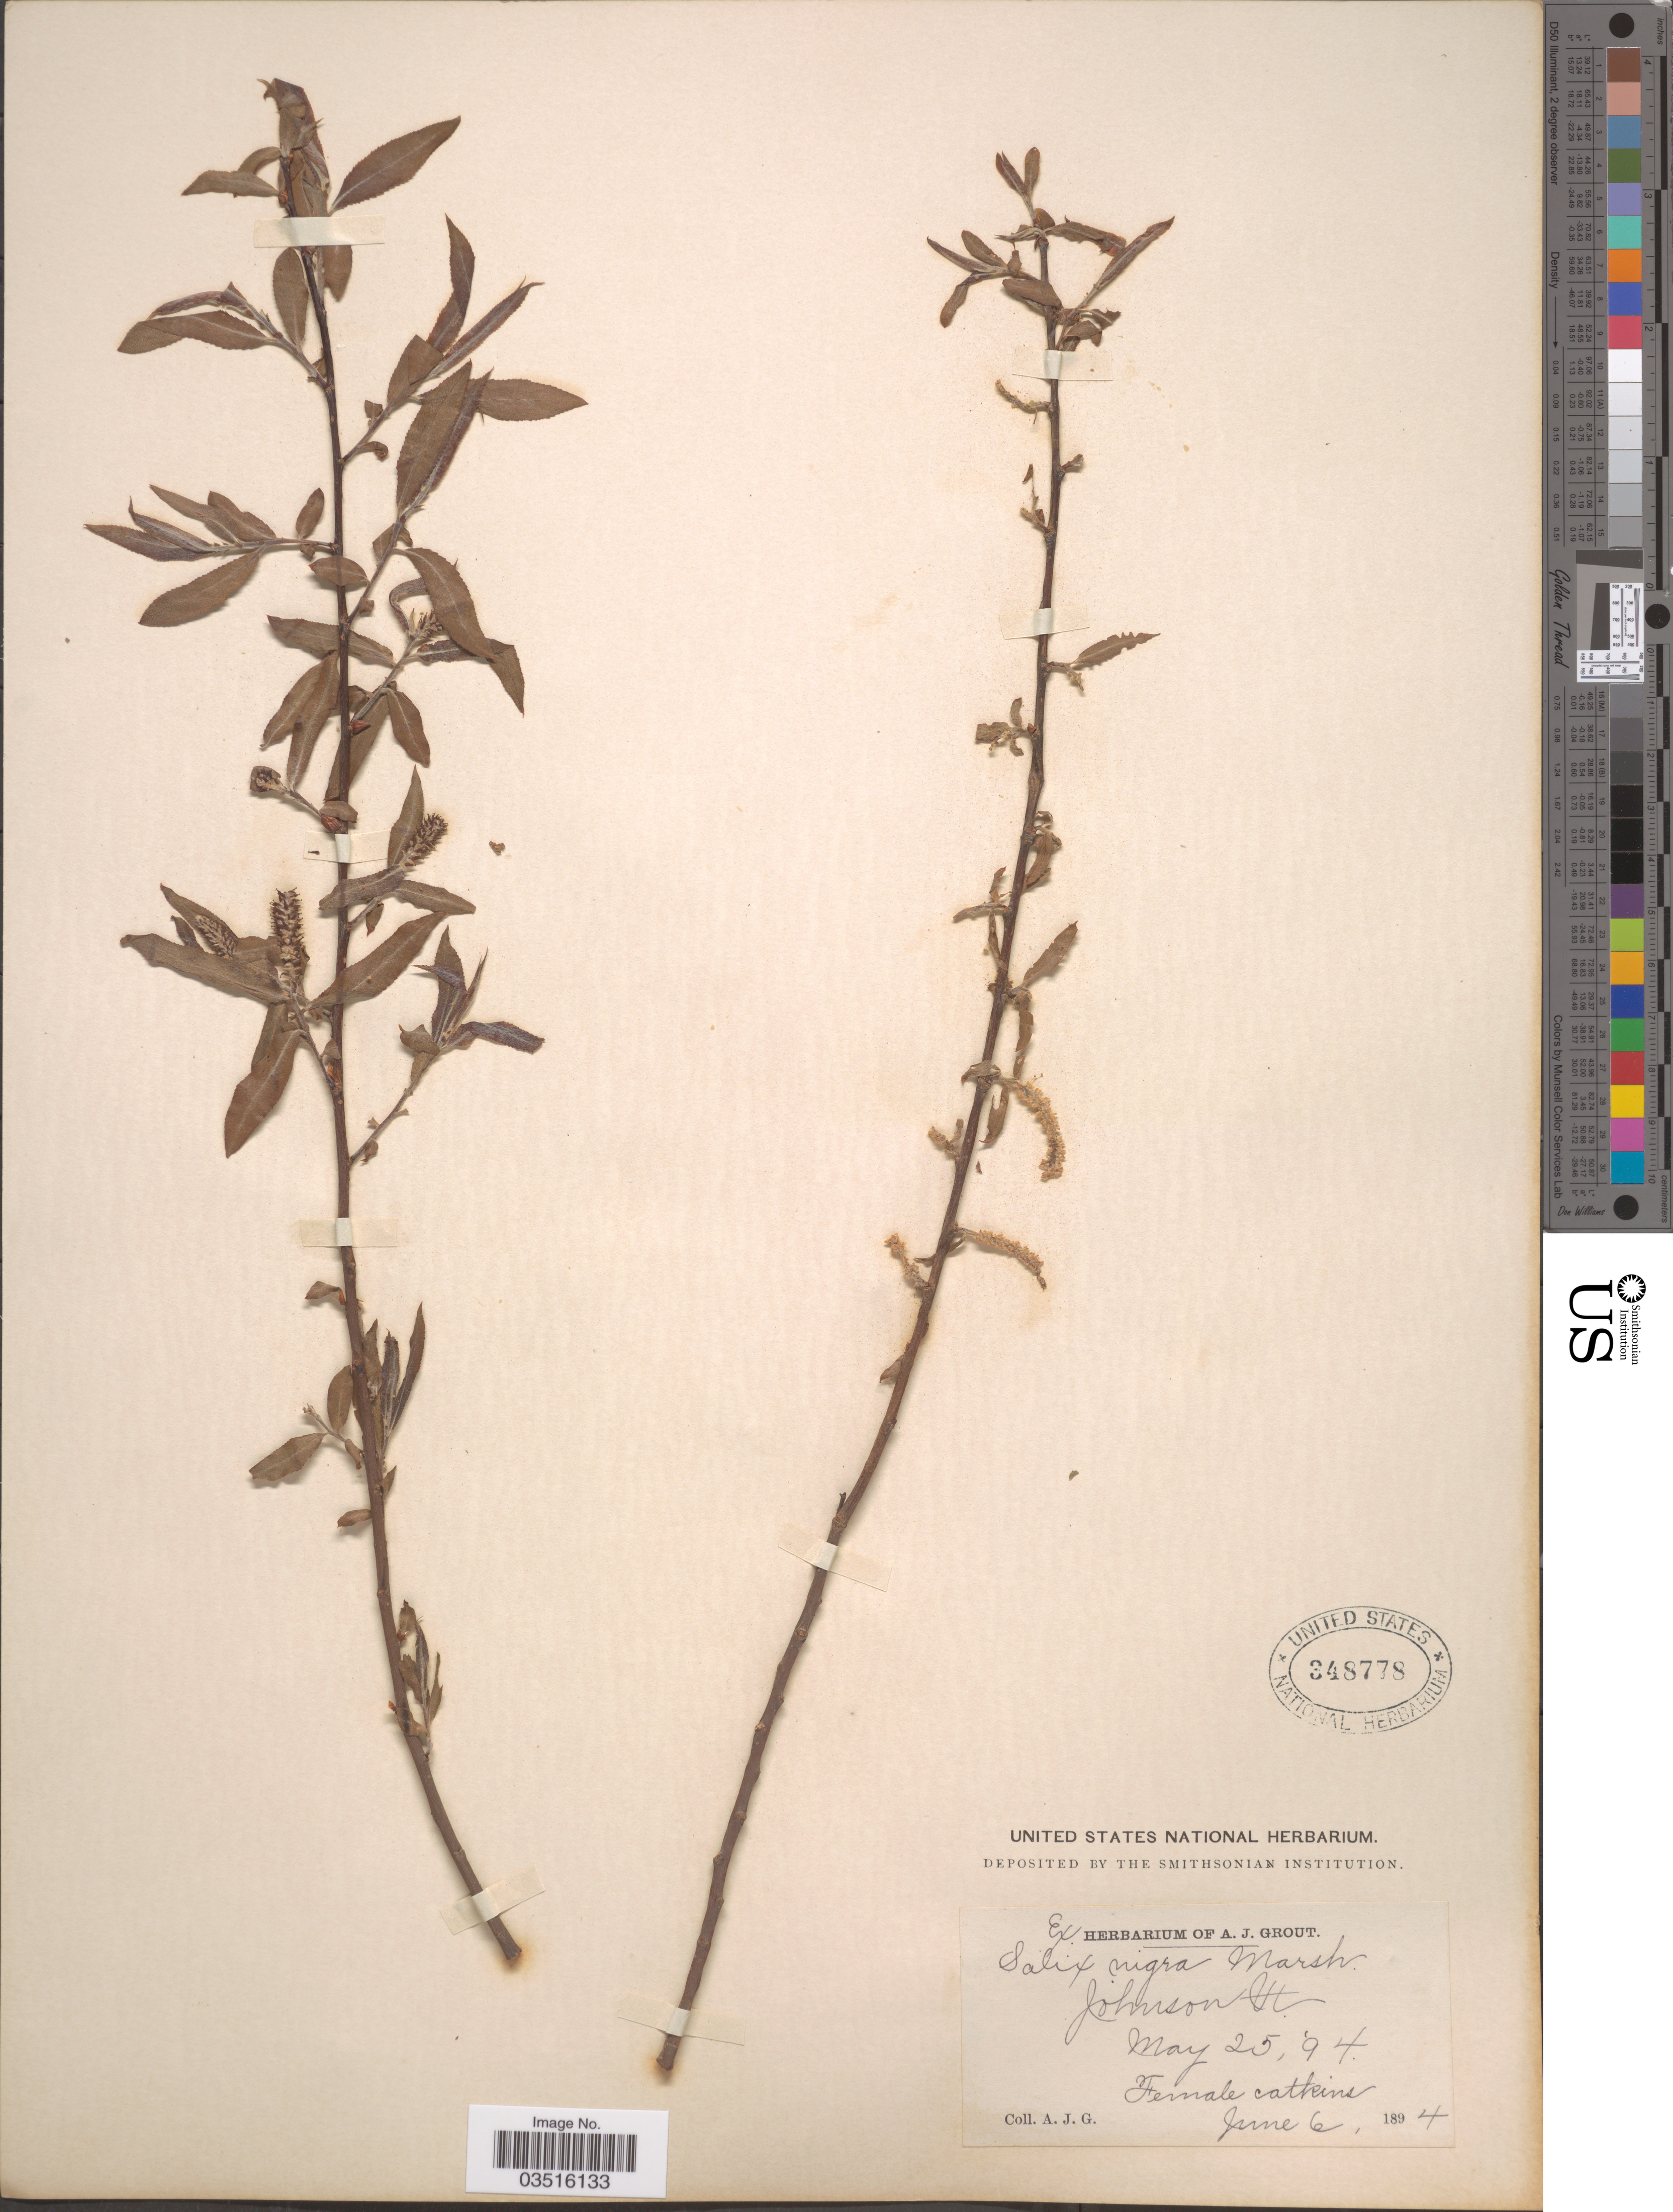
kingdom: Plantae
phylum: Tracheophyta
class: Magnoliopsida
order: Malpighiales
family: Salicaceae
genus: Salix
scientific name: Salix nigra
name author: Marshall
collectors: A. J. Grout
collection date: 1894-05-25/1894-06-06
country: United States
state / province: Vermont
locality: Johnson.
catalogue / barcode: US 348778